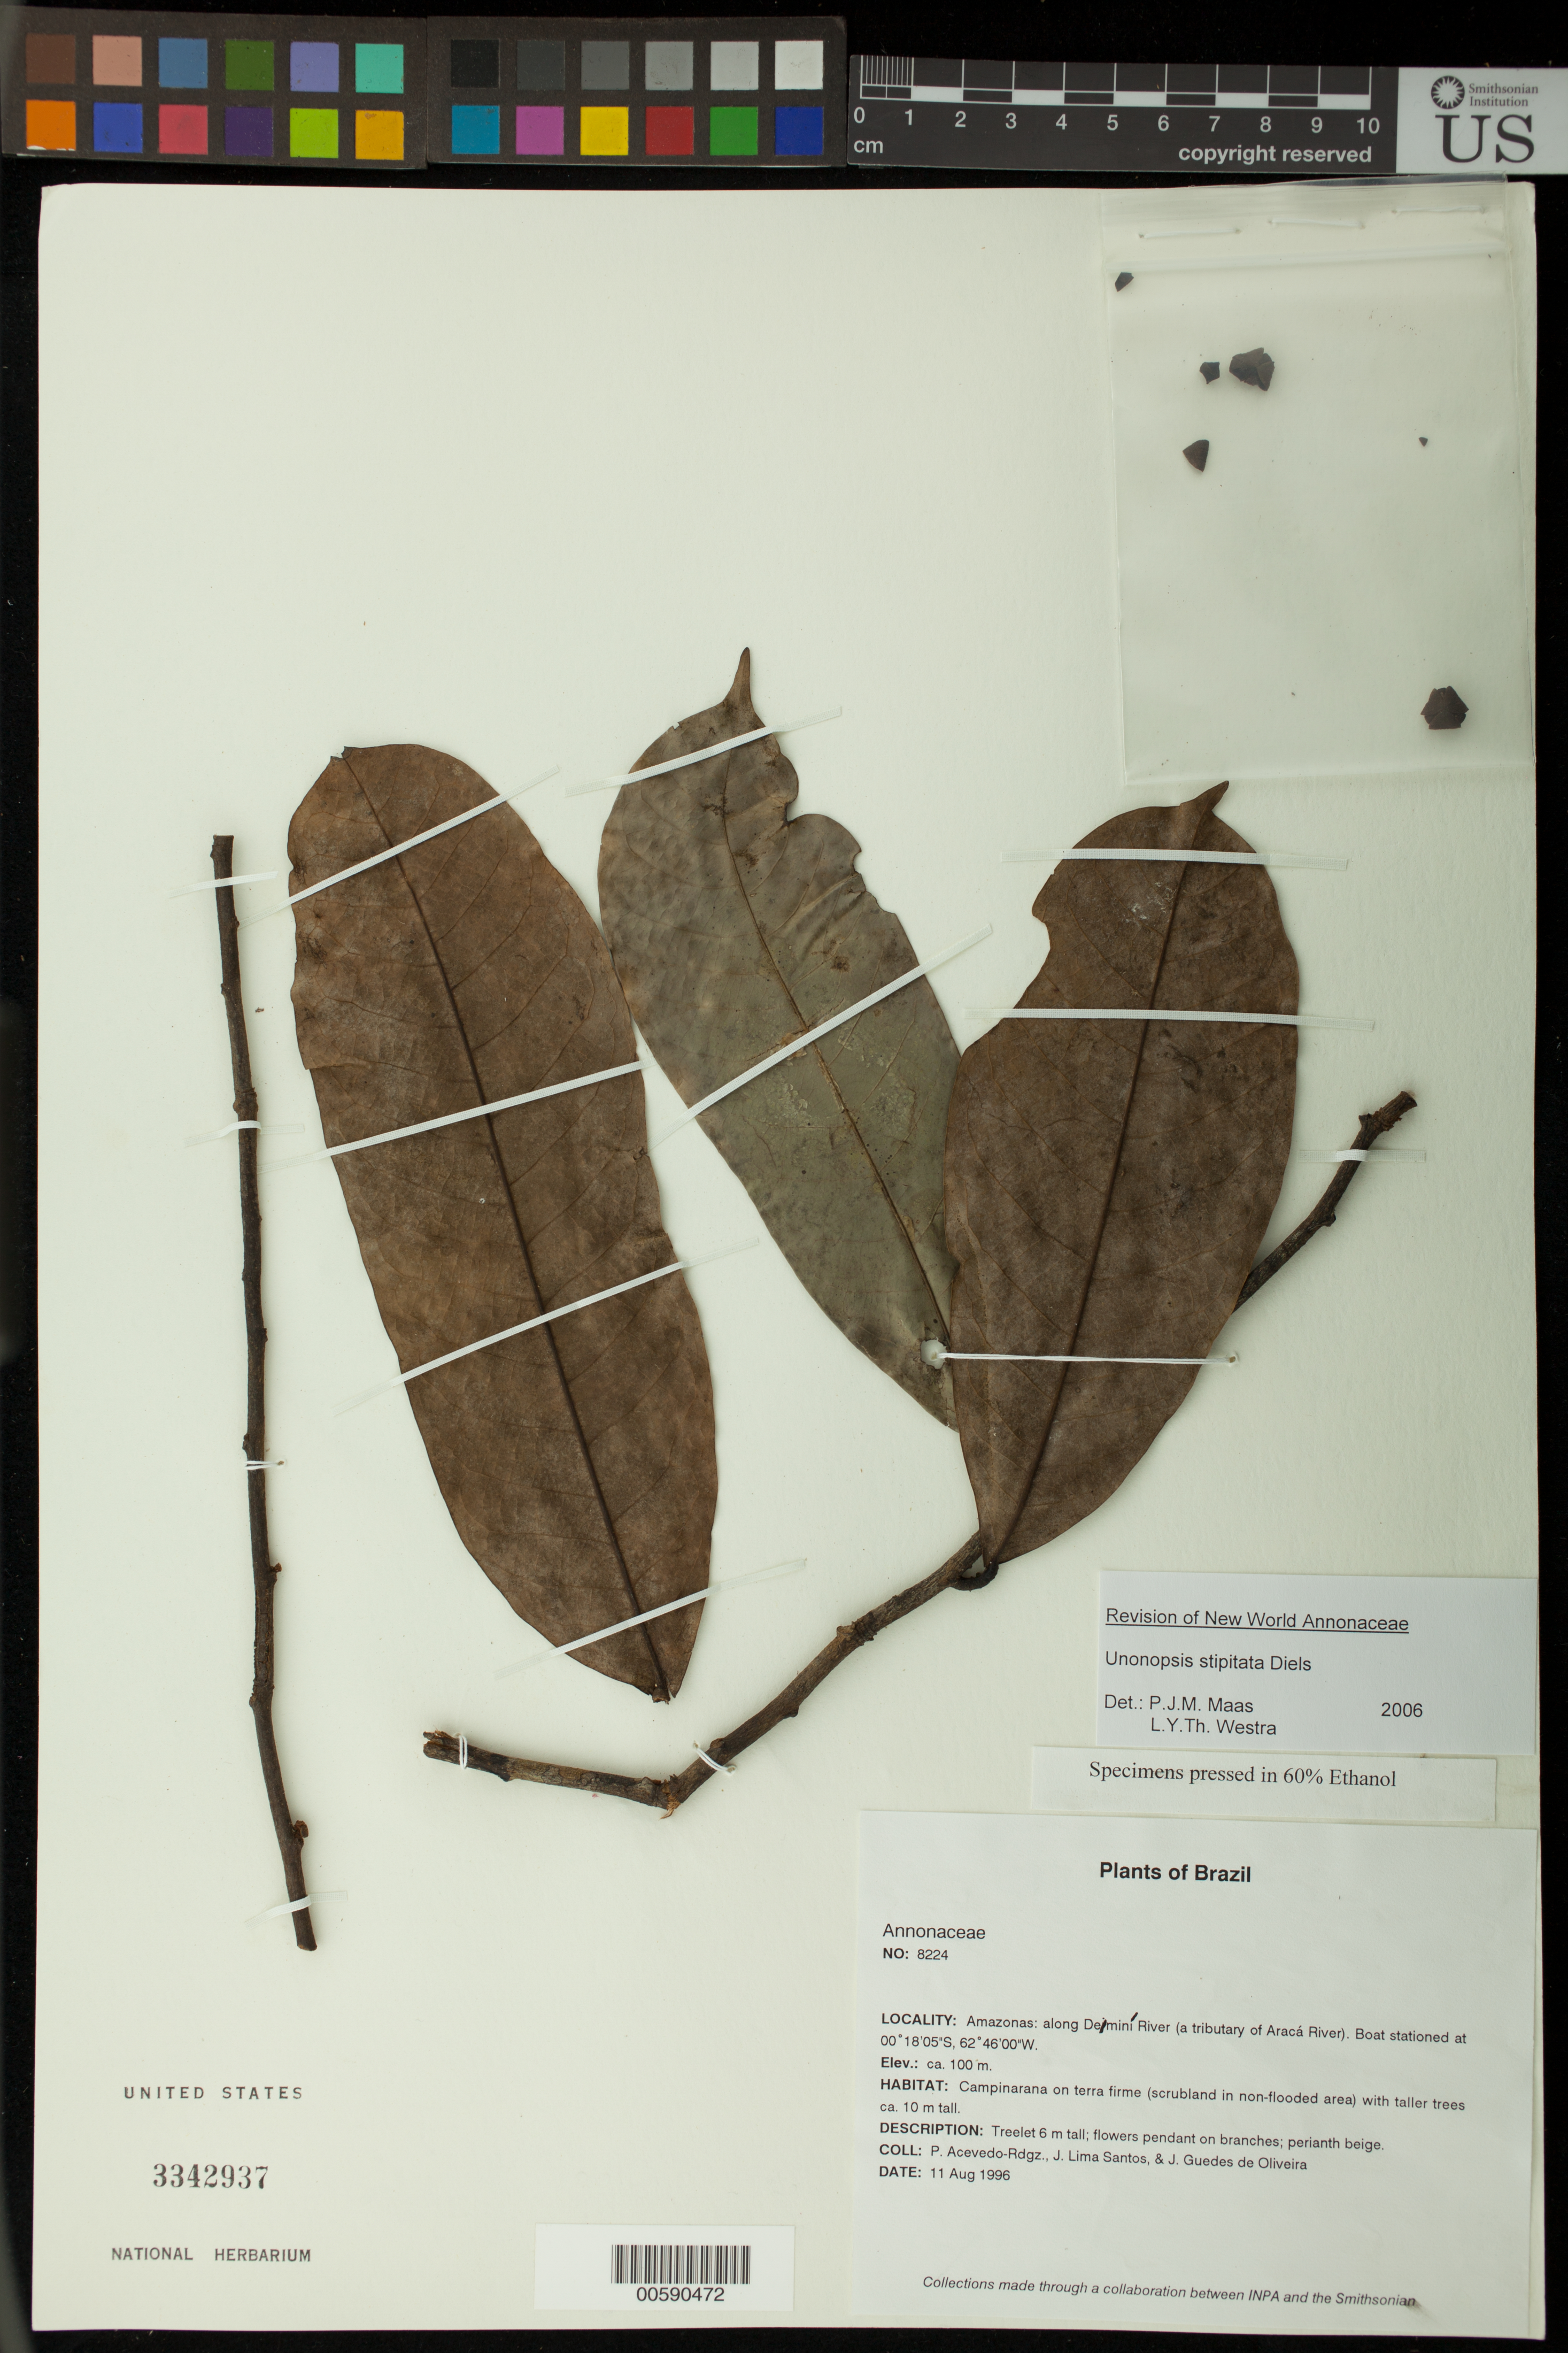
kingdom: Plantae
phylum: Tracheophyta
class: Magnoliopsida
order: Magnoliales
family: Annonaceae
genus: Unonopsis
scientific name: Unonopsis stipitata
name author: Diels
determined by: Maas, P. J.; Westra, L. Y.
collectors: P. Acevedo-Rodr., J. L. Santos & J. Guedes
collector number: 8224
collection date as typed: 11 Aug 1996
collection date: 1996-08-11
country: Brazil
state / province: Amazonas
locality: Amazonas: along Deminí River (a tributary of Araca River). Boat stationed at coordinates.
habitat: Campina Rana on terra firme (scrubland in non-flooded area) with taller trees ca. 10 m tall.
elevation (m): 100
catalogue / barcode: US 1470502